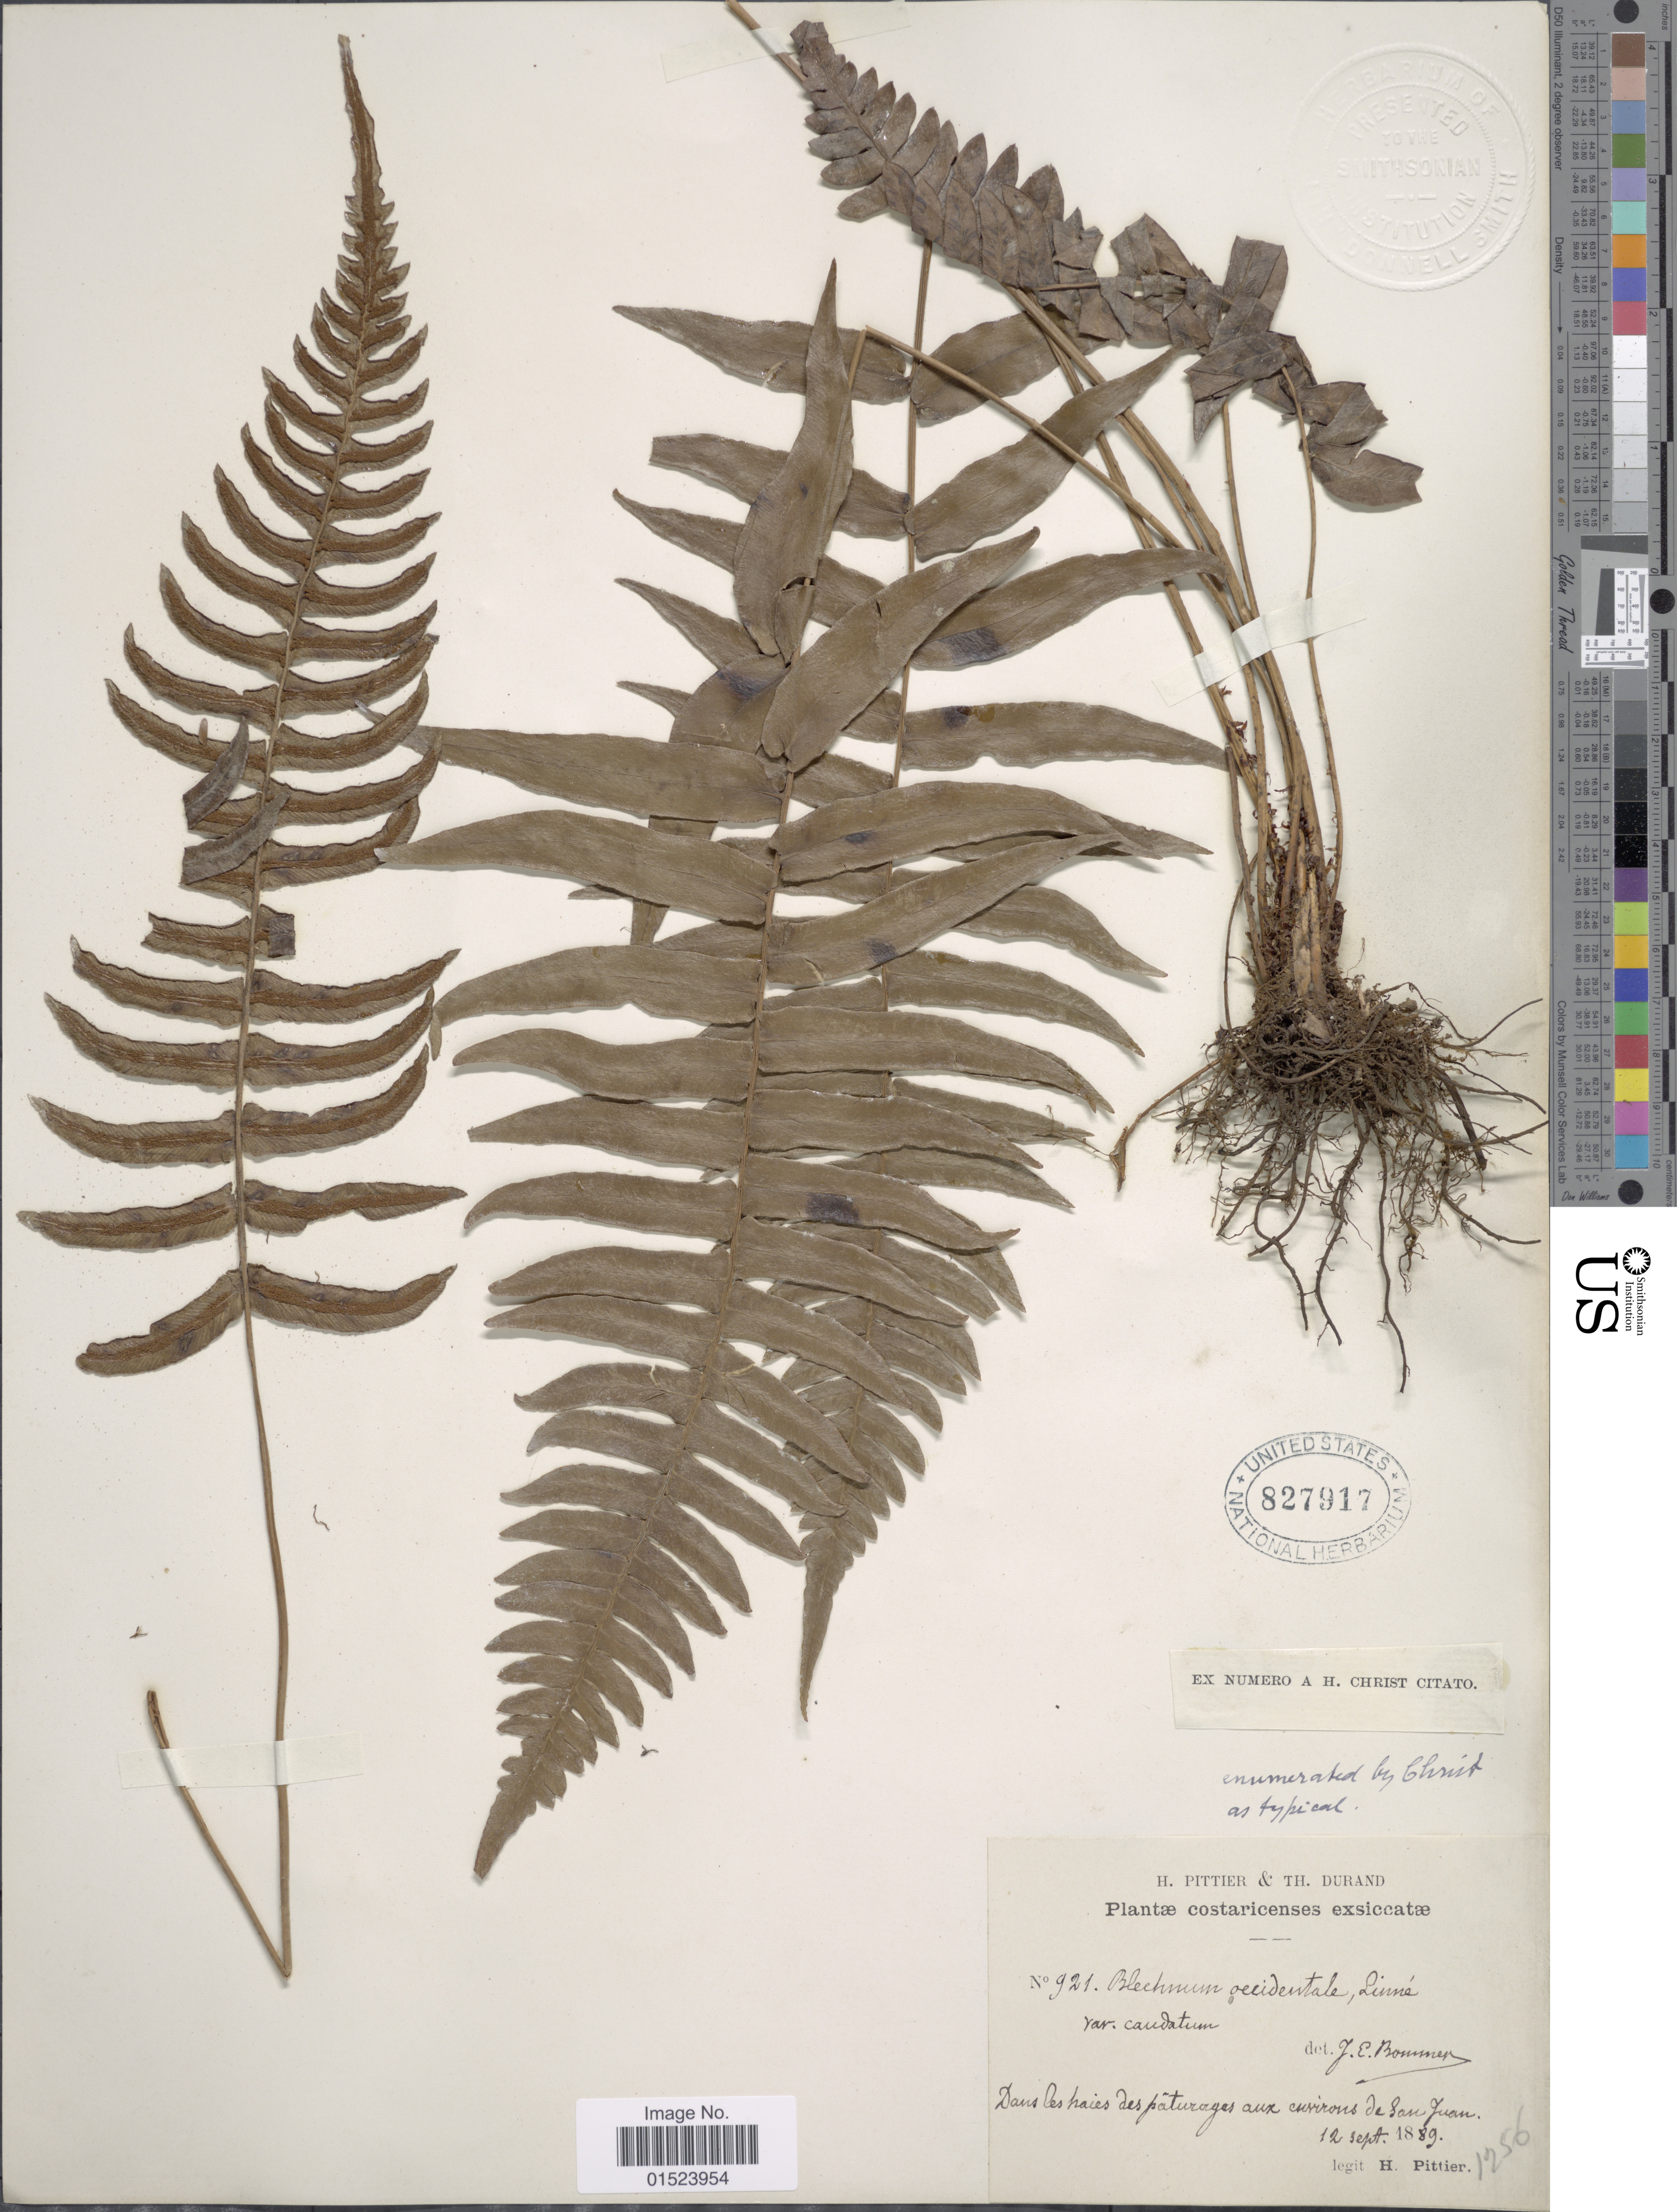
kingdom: Plantae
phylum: Tracheophyta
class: Polypodiopsida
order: Polypodiales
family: Blechnaceae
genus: Blechnum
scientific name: Blechnum glandulosum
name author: Link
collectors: H. F. Pittier & T. Durand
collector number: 921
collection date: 1889-09-12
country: Costa Rica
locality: Dans les haies des paturages aux environs de San Juan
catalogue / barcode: US 827917